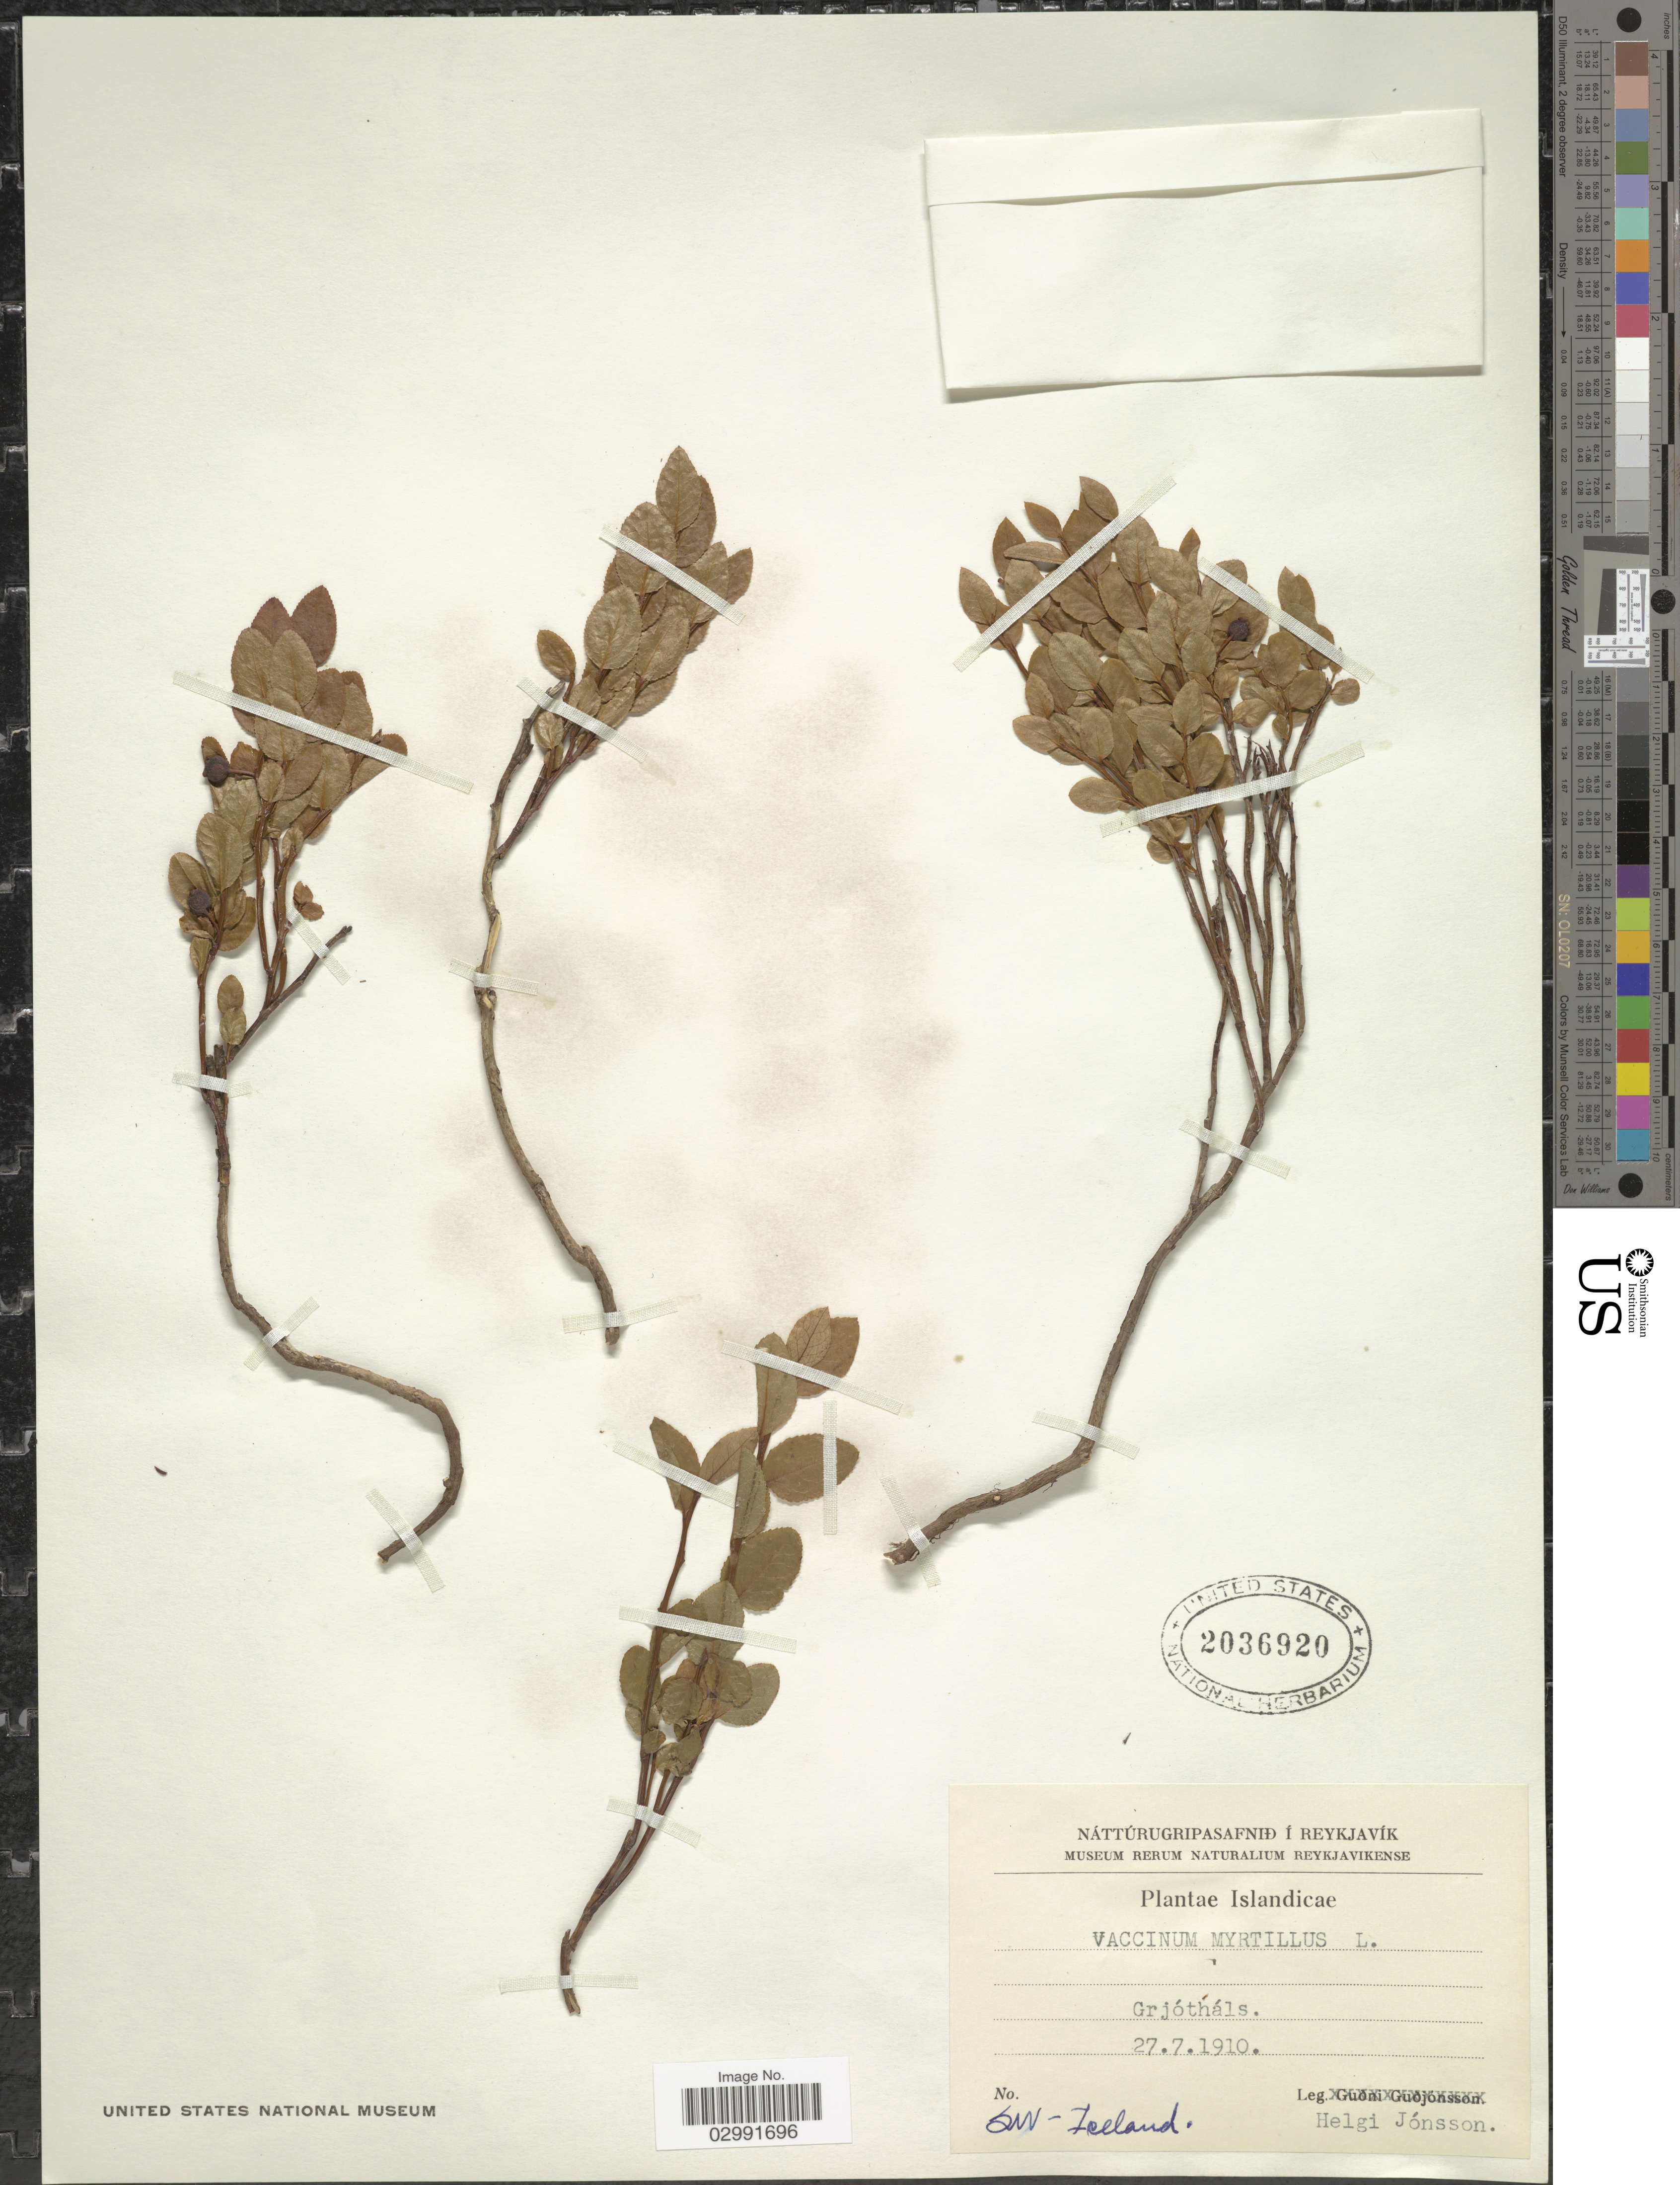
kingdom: Plantae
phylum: Tracheophyta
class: Magnoliopsida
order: Ericales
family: Ericaceae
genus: Vaccinium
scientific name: Vaccinium myrtillus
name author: L.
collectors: H. Jónsson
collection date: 1910-07-27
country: Iceland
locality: Grjótháls. SW-Iceland.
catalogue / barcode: US 2036920